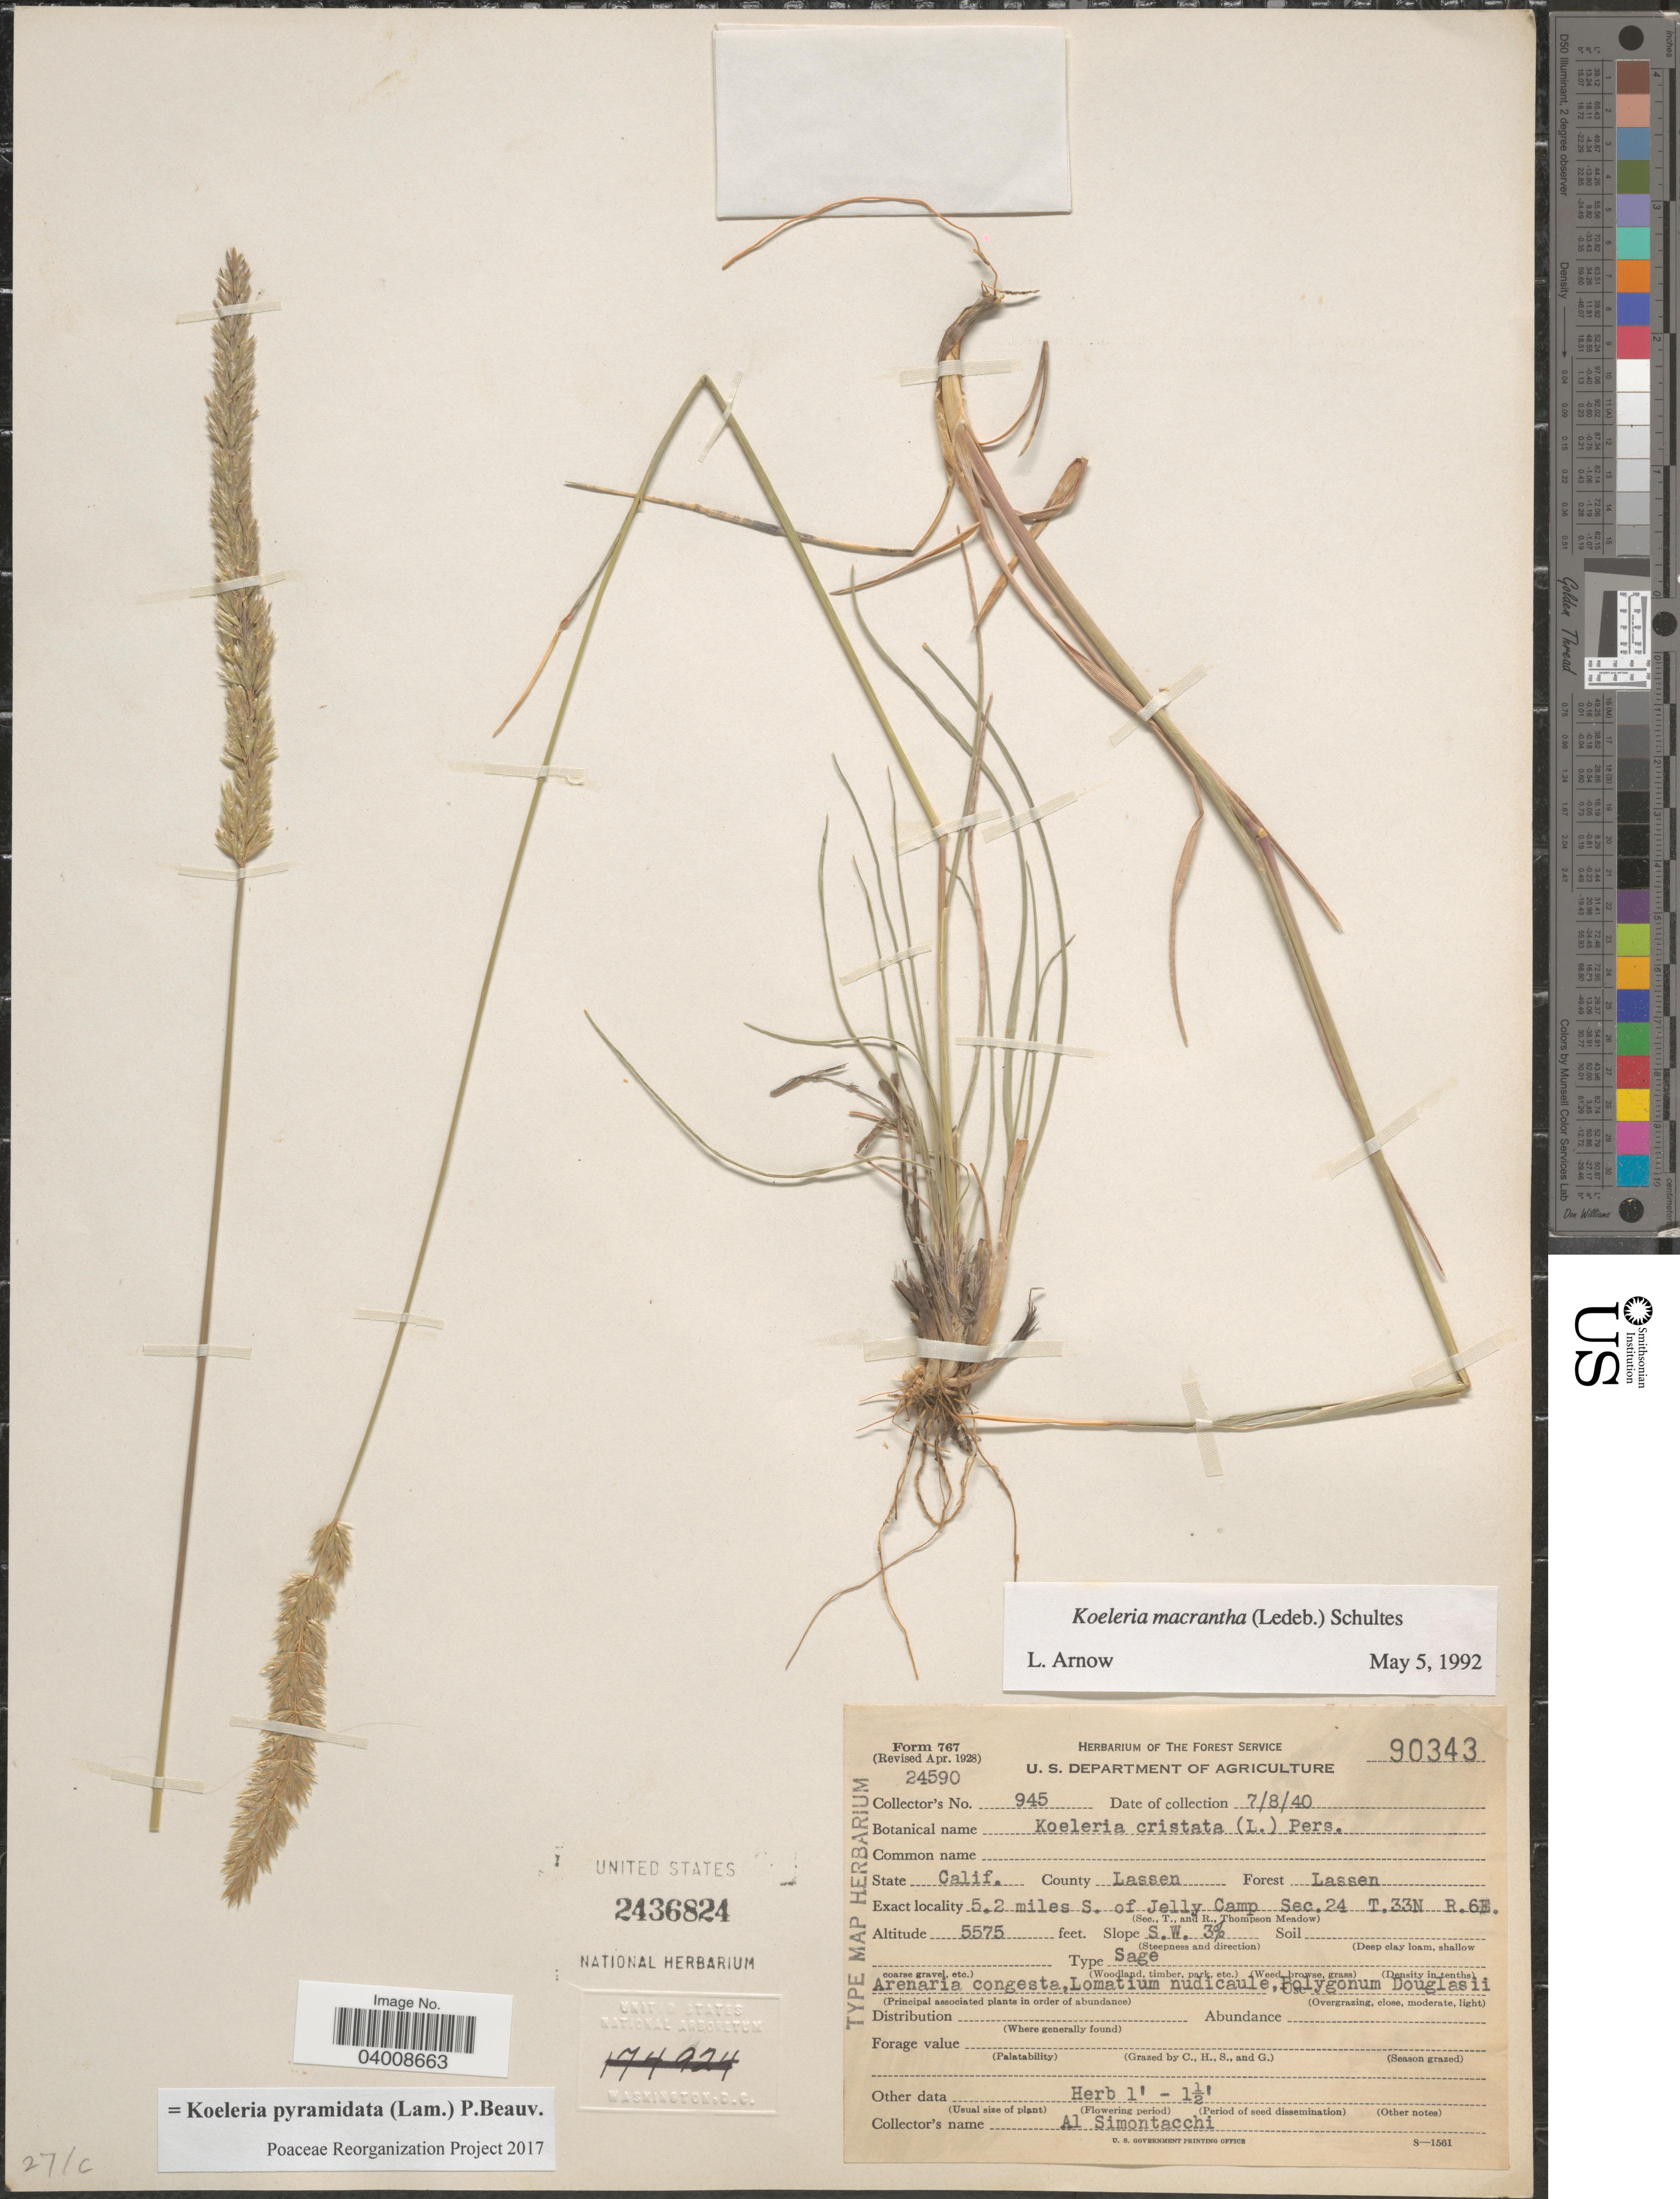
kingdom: Plantae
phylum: Tracheophyta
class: Liliopsida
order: Poales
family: Poaceae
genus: Koeleria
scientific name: Koeleria pyramidata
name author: (Lam.) P. Beauv.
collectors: Al Simontacchi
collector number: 945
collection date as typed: Transcribed d/m/y: 8/7/40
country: United States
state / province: California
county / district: Lassen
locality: County Lassen. Forest Lassen. 5.2 miles S. of Jelly Camp Sec. 24 T.33N R.6E.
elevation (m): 1699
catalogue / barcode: US 2436824